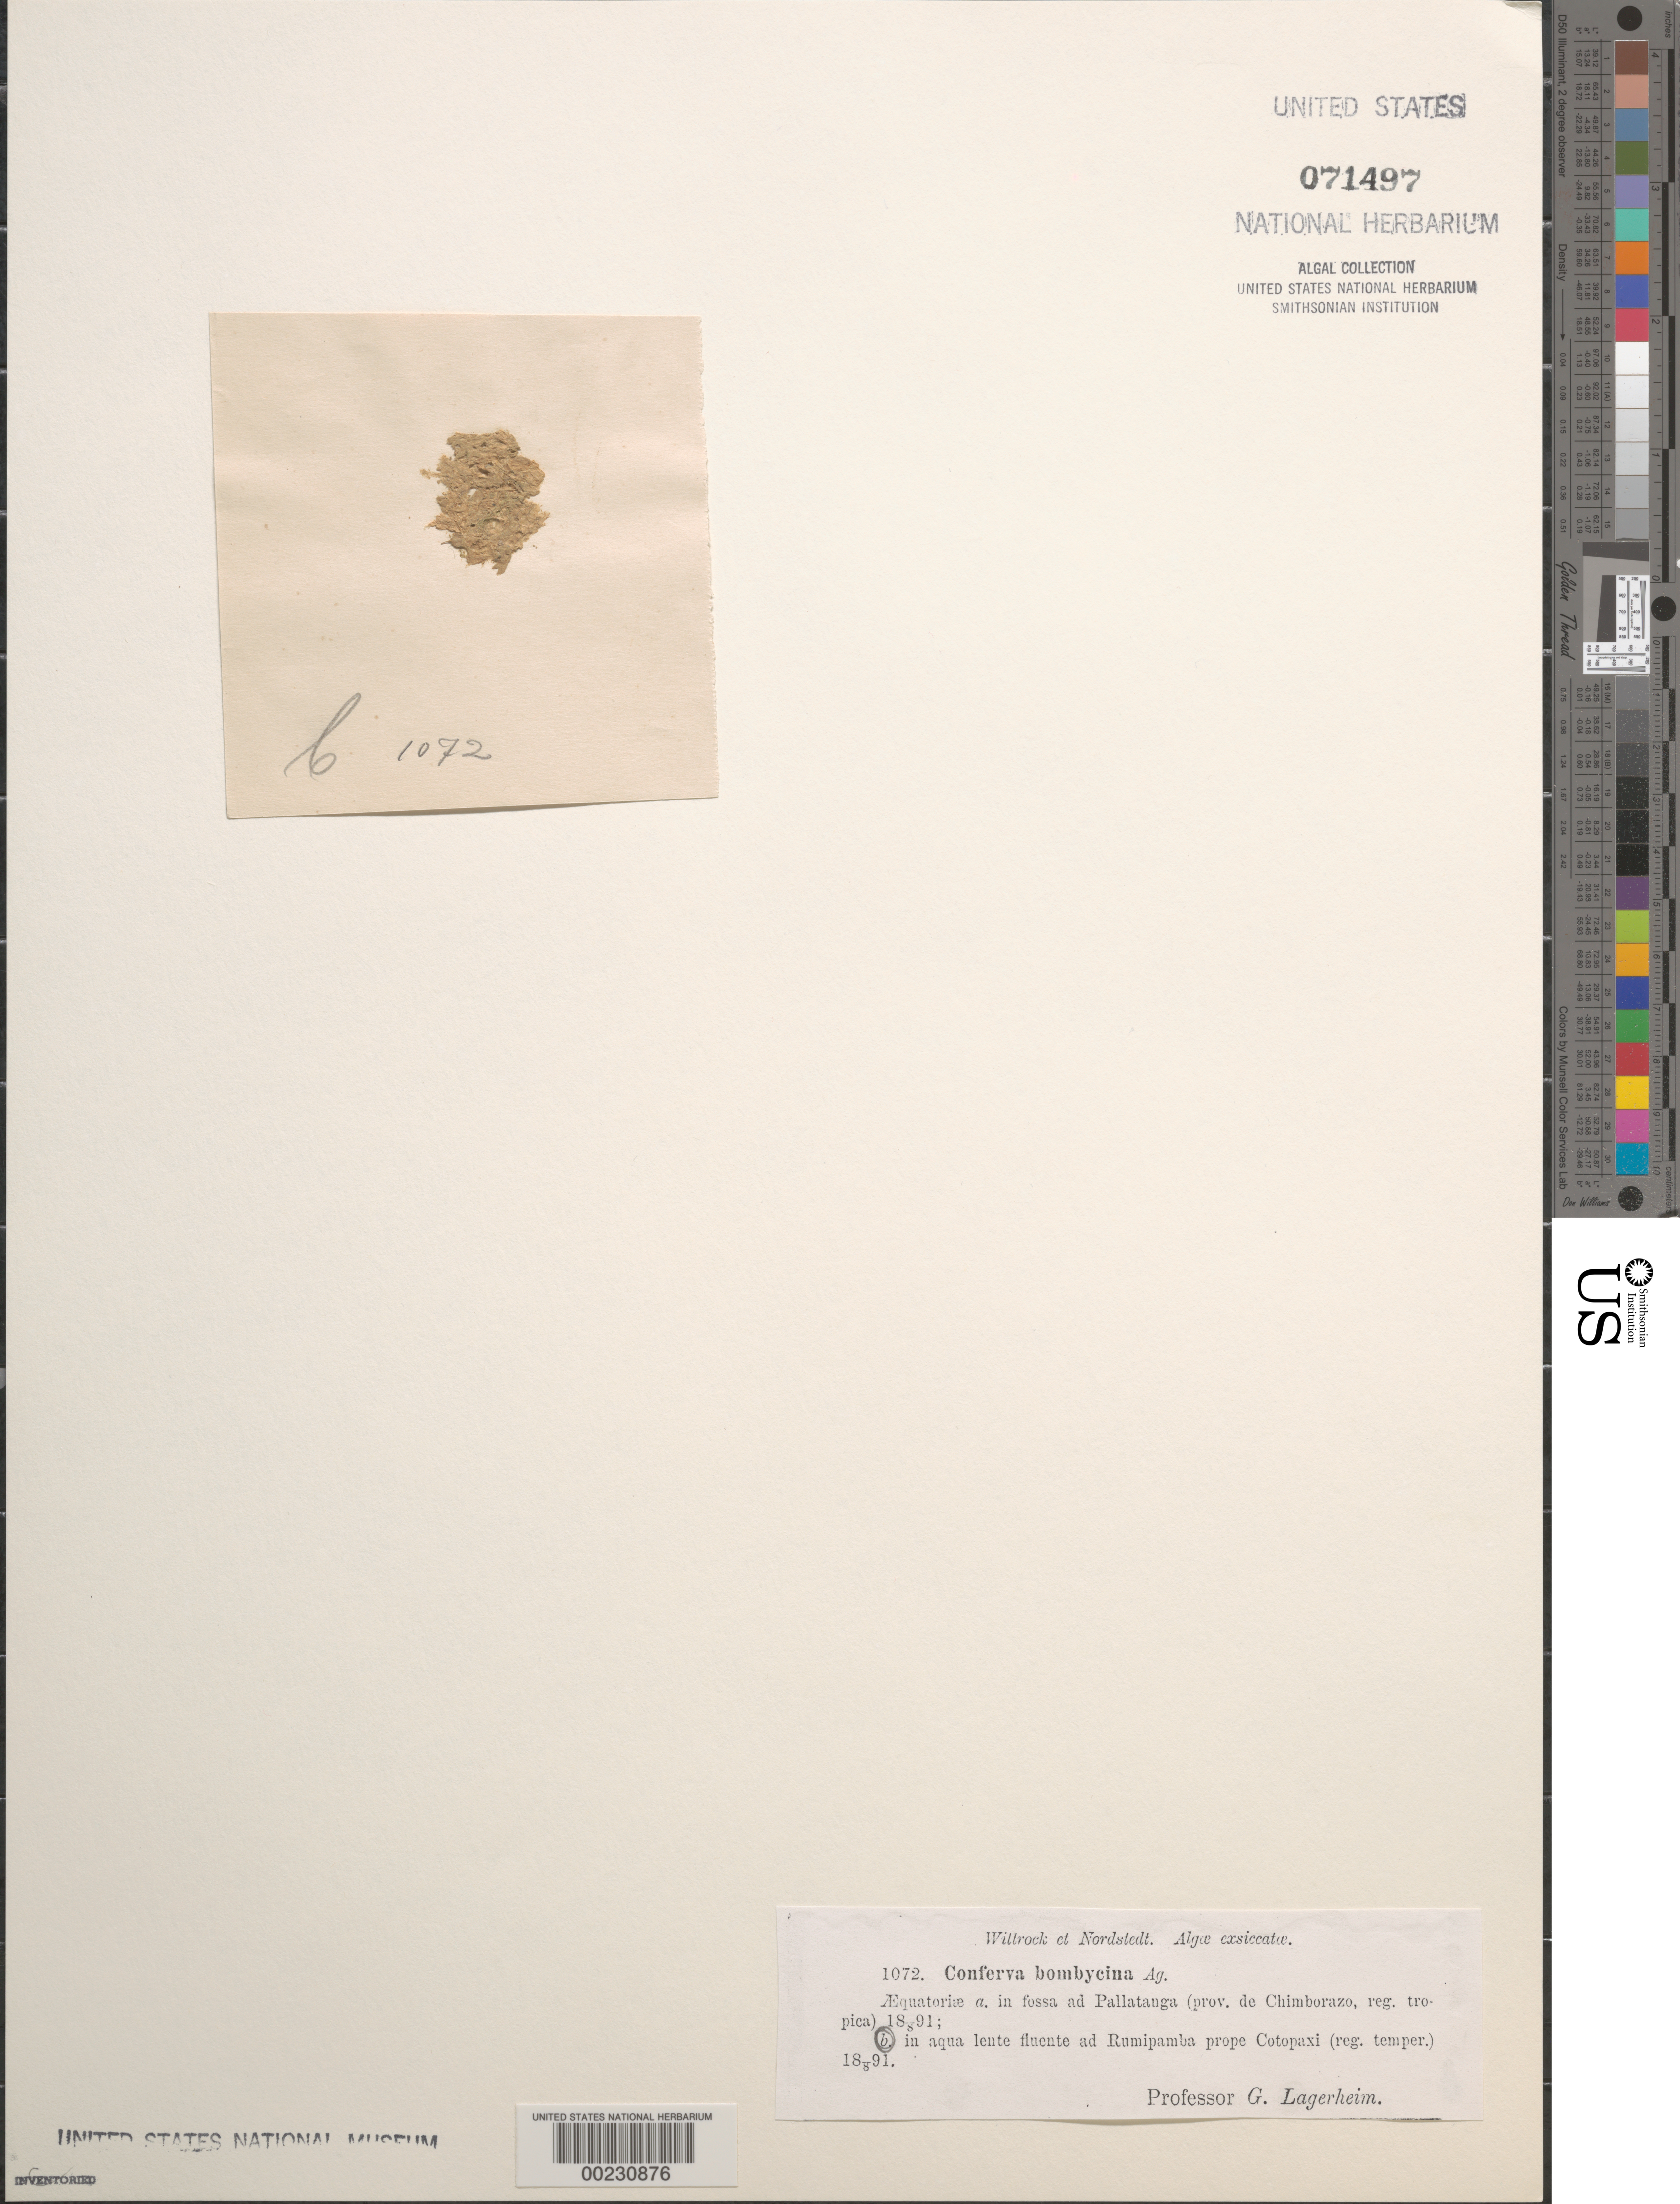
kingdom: Chromista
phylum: Ochrophyta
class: Xanthophyceae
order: Tribonematales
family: Tribonemataceae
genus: Tribonema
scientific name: Tribonema bombycina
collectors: G. Lagerheim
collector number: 1072b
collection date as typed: Aug 1891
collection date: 1891-08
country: Ecuador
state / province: Cotopaxi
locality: Rumipamba, near Cotopaxi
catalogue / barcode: US 71497